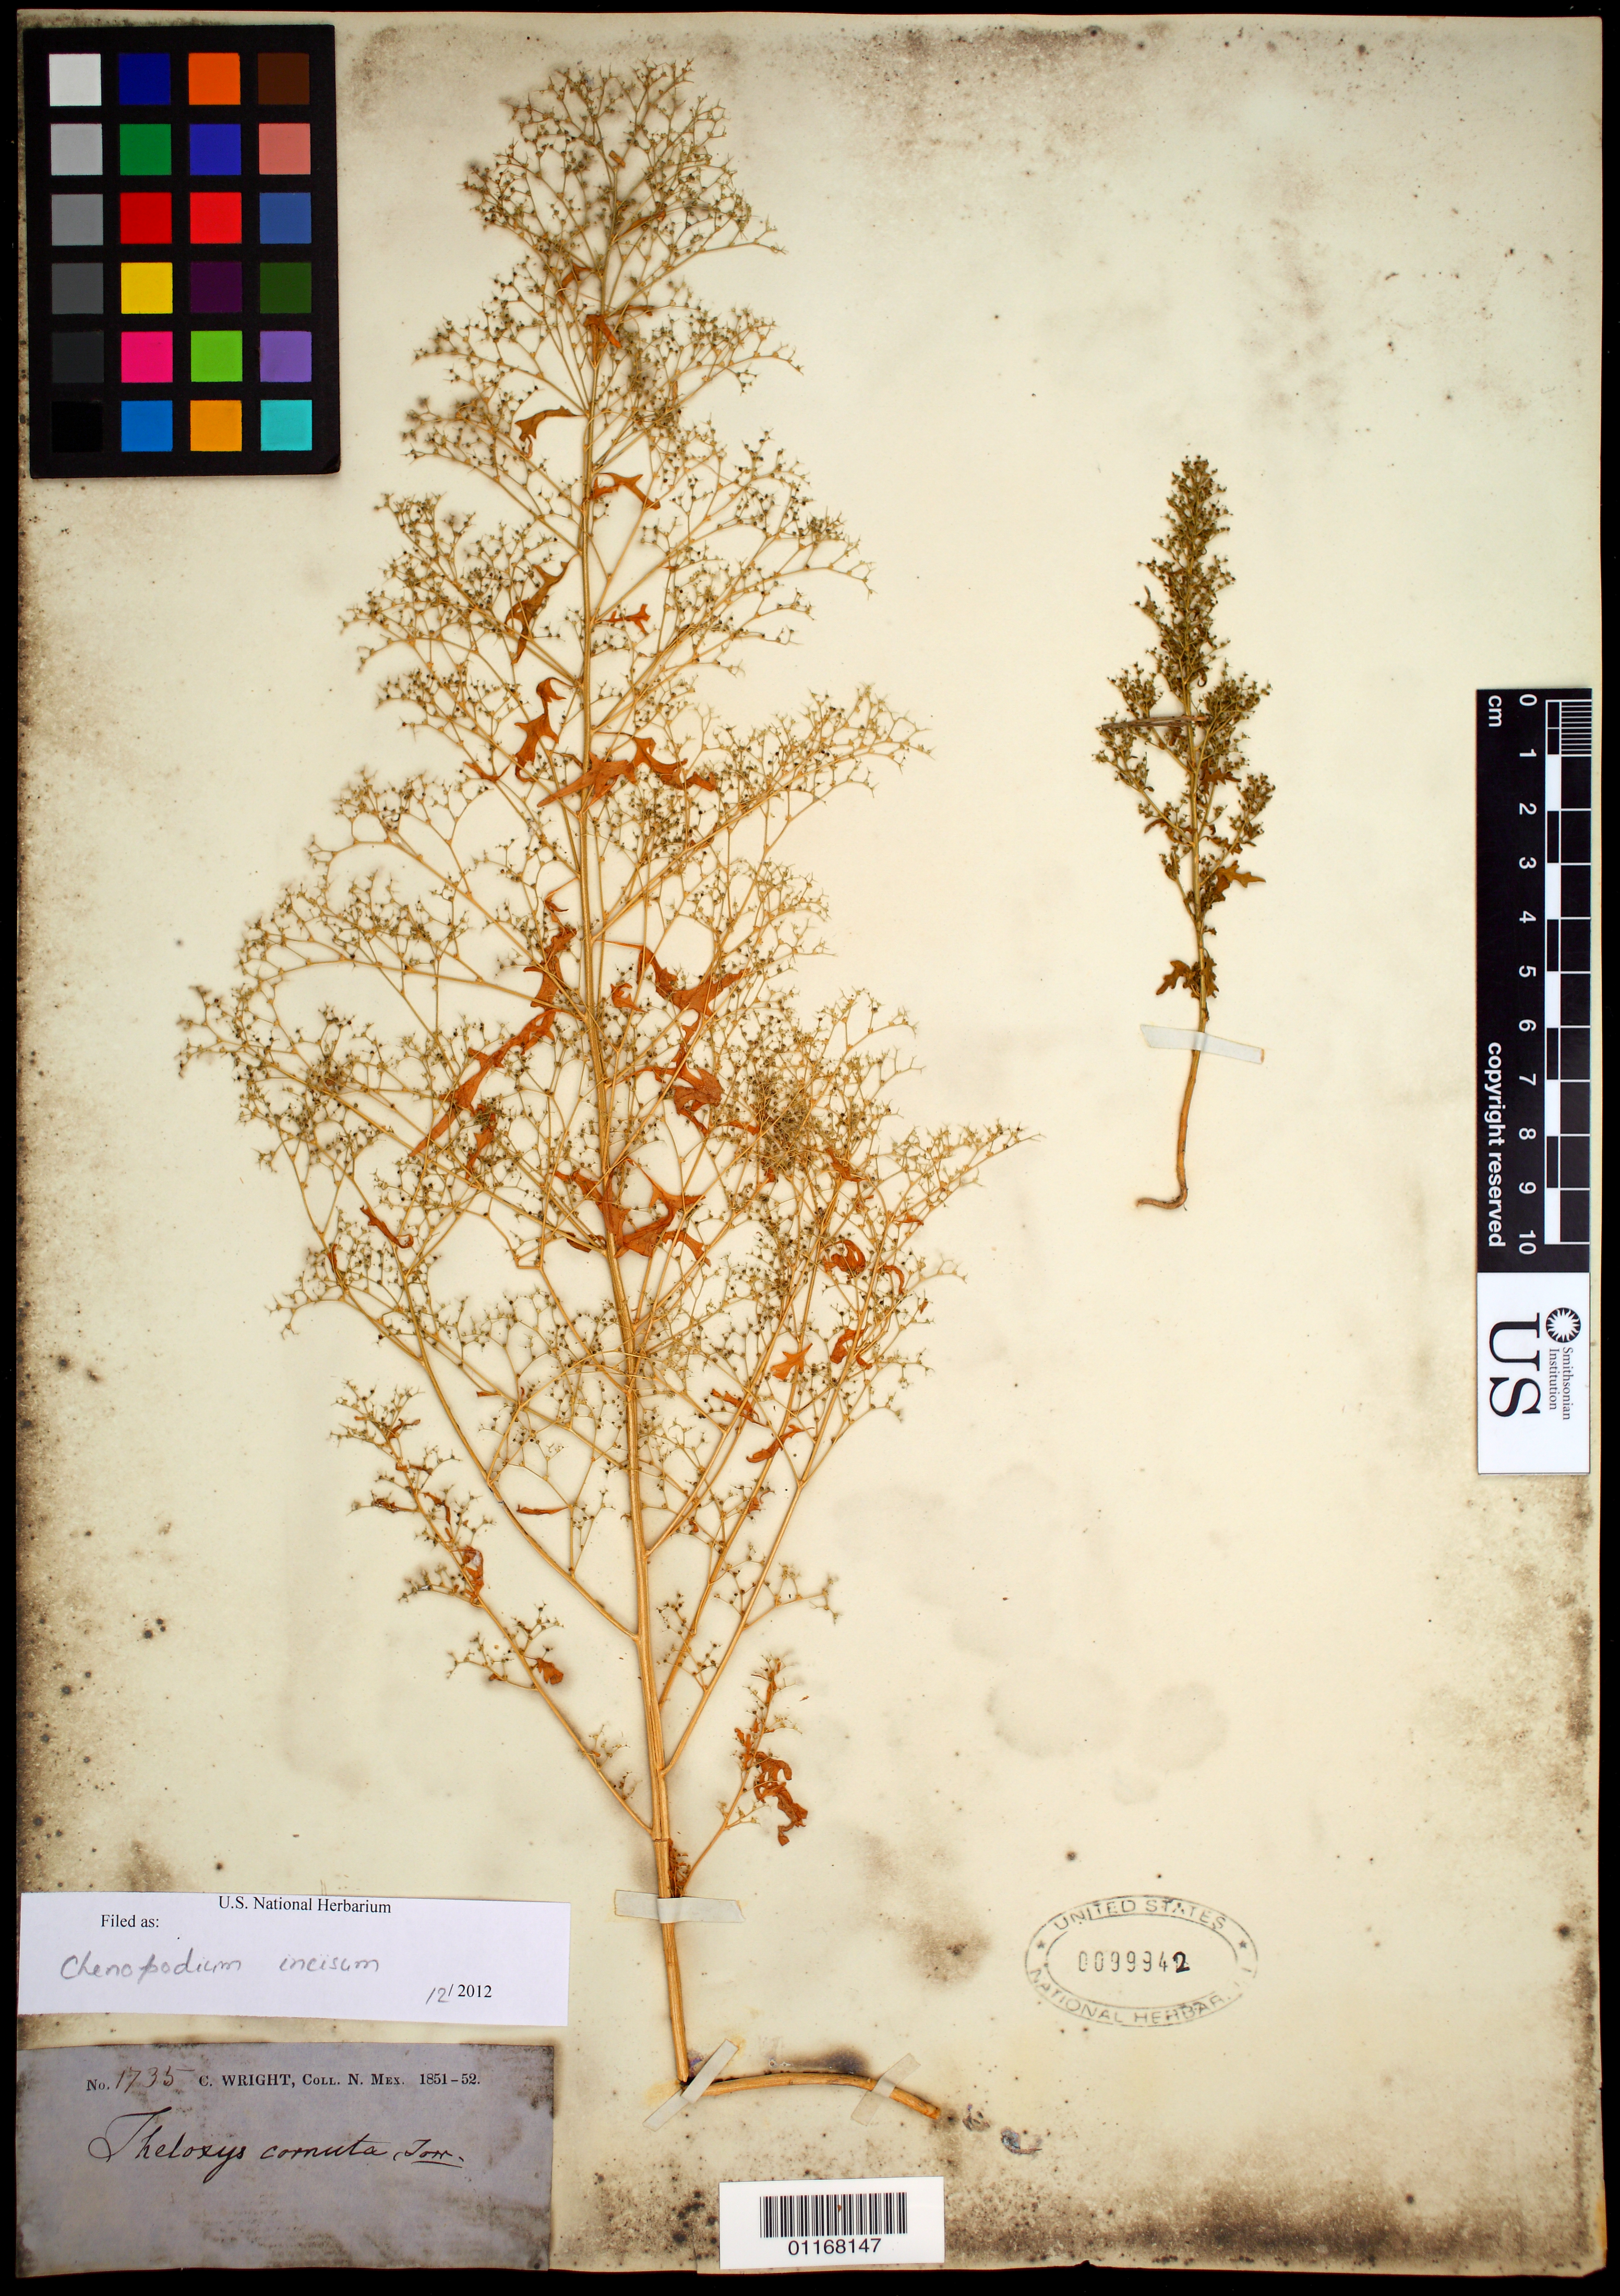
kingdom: Plantae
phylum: Tracheophyta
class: Magnoliopsida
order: Caryophyllales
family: Amaranthaceae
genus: Chenopodium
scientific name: Chenopodium incisum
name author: Poir.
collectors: C. Wright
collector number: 1735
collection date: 1851/1852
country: United States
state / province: New Mexico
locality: "N. Mex." [=northern Mexico or New Mexico? either way possibly referring to present-day Arizona or Texas]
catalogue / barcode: US 99942